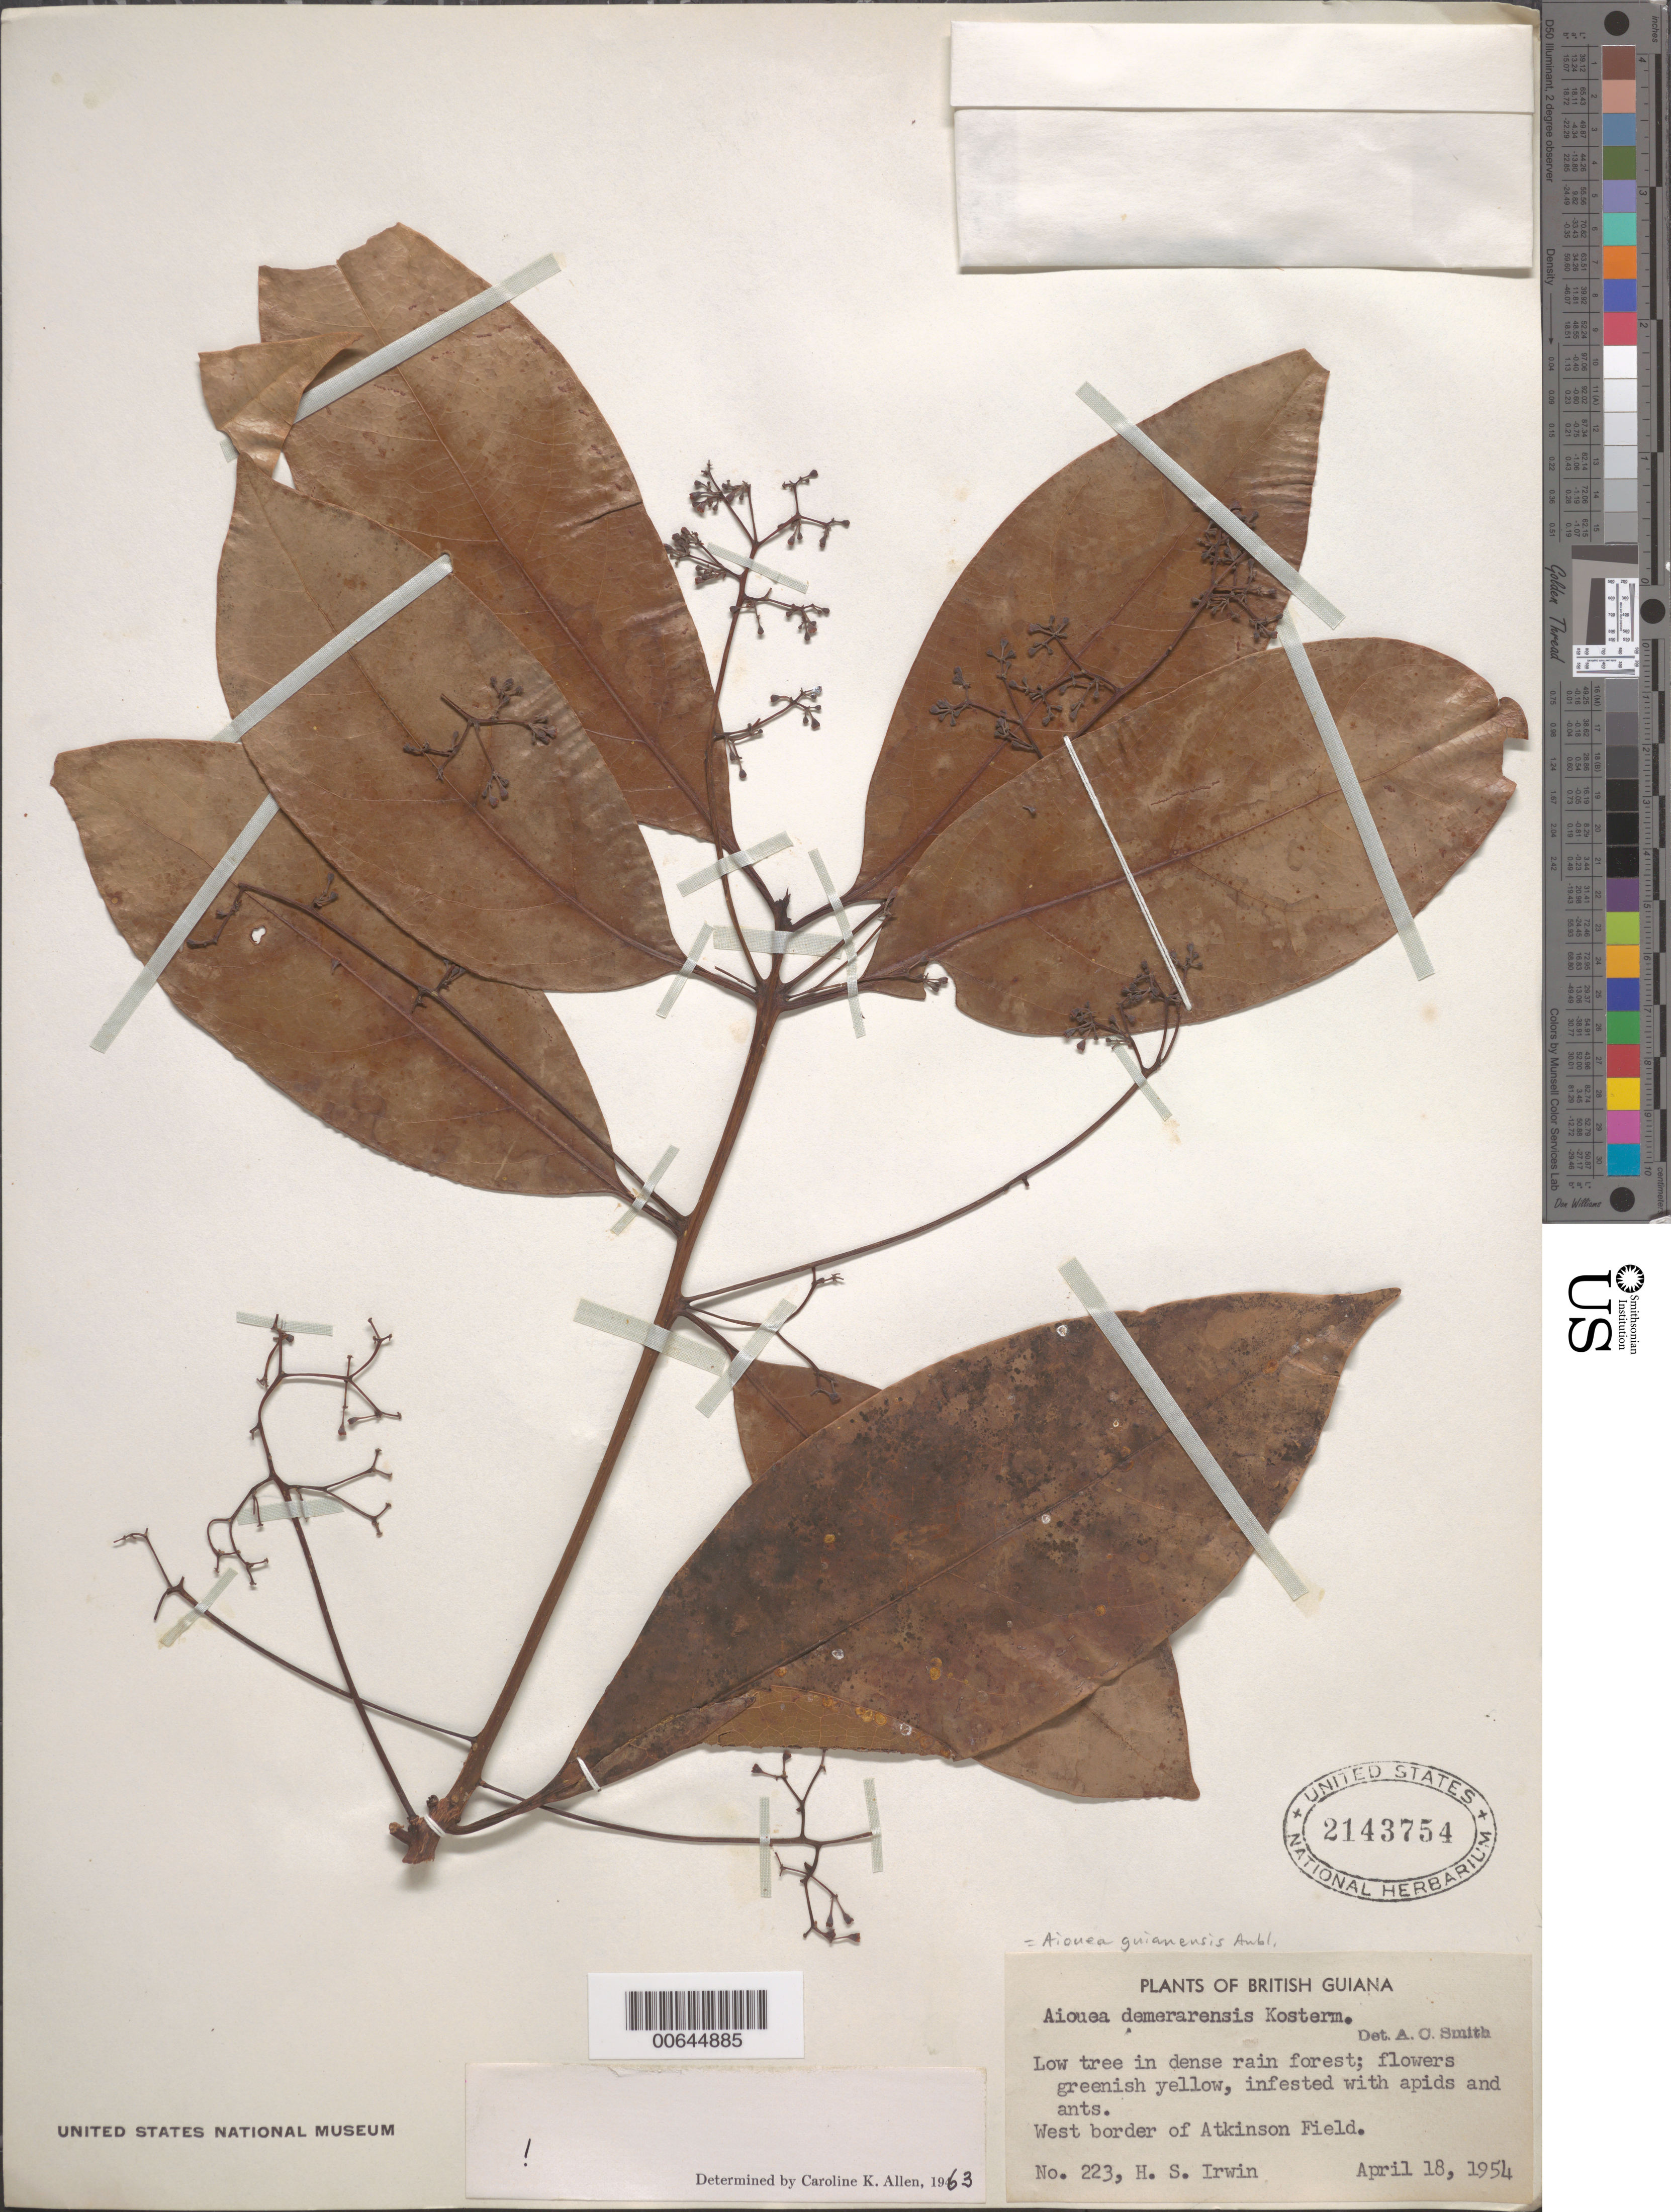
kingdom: Plantae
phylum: Tracheophyta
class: Magnoliopsida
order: Laurales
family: Lauraceae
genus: Aiouea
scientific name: Aiouea guianensis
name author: Aubl.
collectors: H. Irwin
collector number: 223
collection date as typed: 18-Apr-54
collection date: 1954-04-18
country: Guyana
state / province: Demerara-Mahaica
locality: Atkinson Field, W border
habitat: Dense rainforest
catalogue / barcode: US 2143754